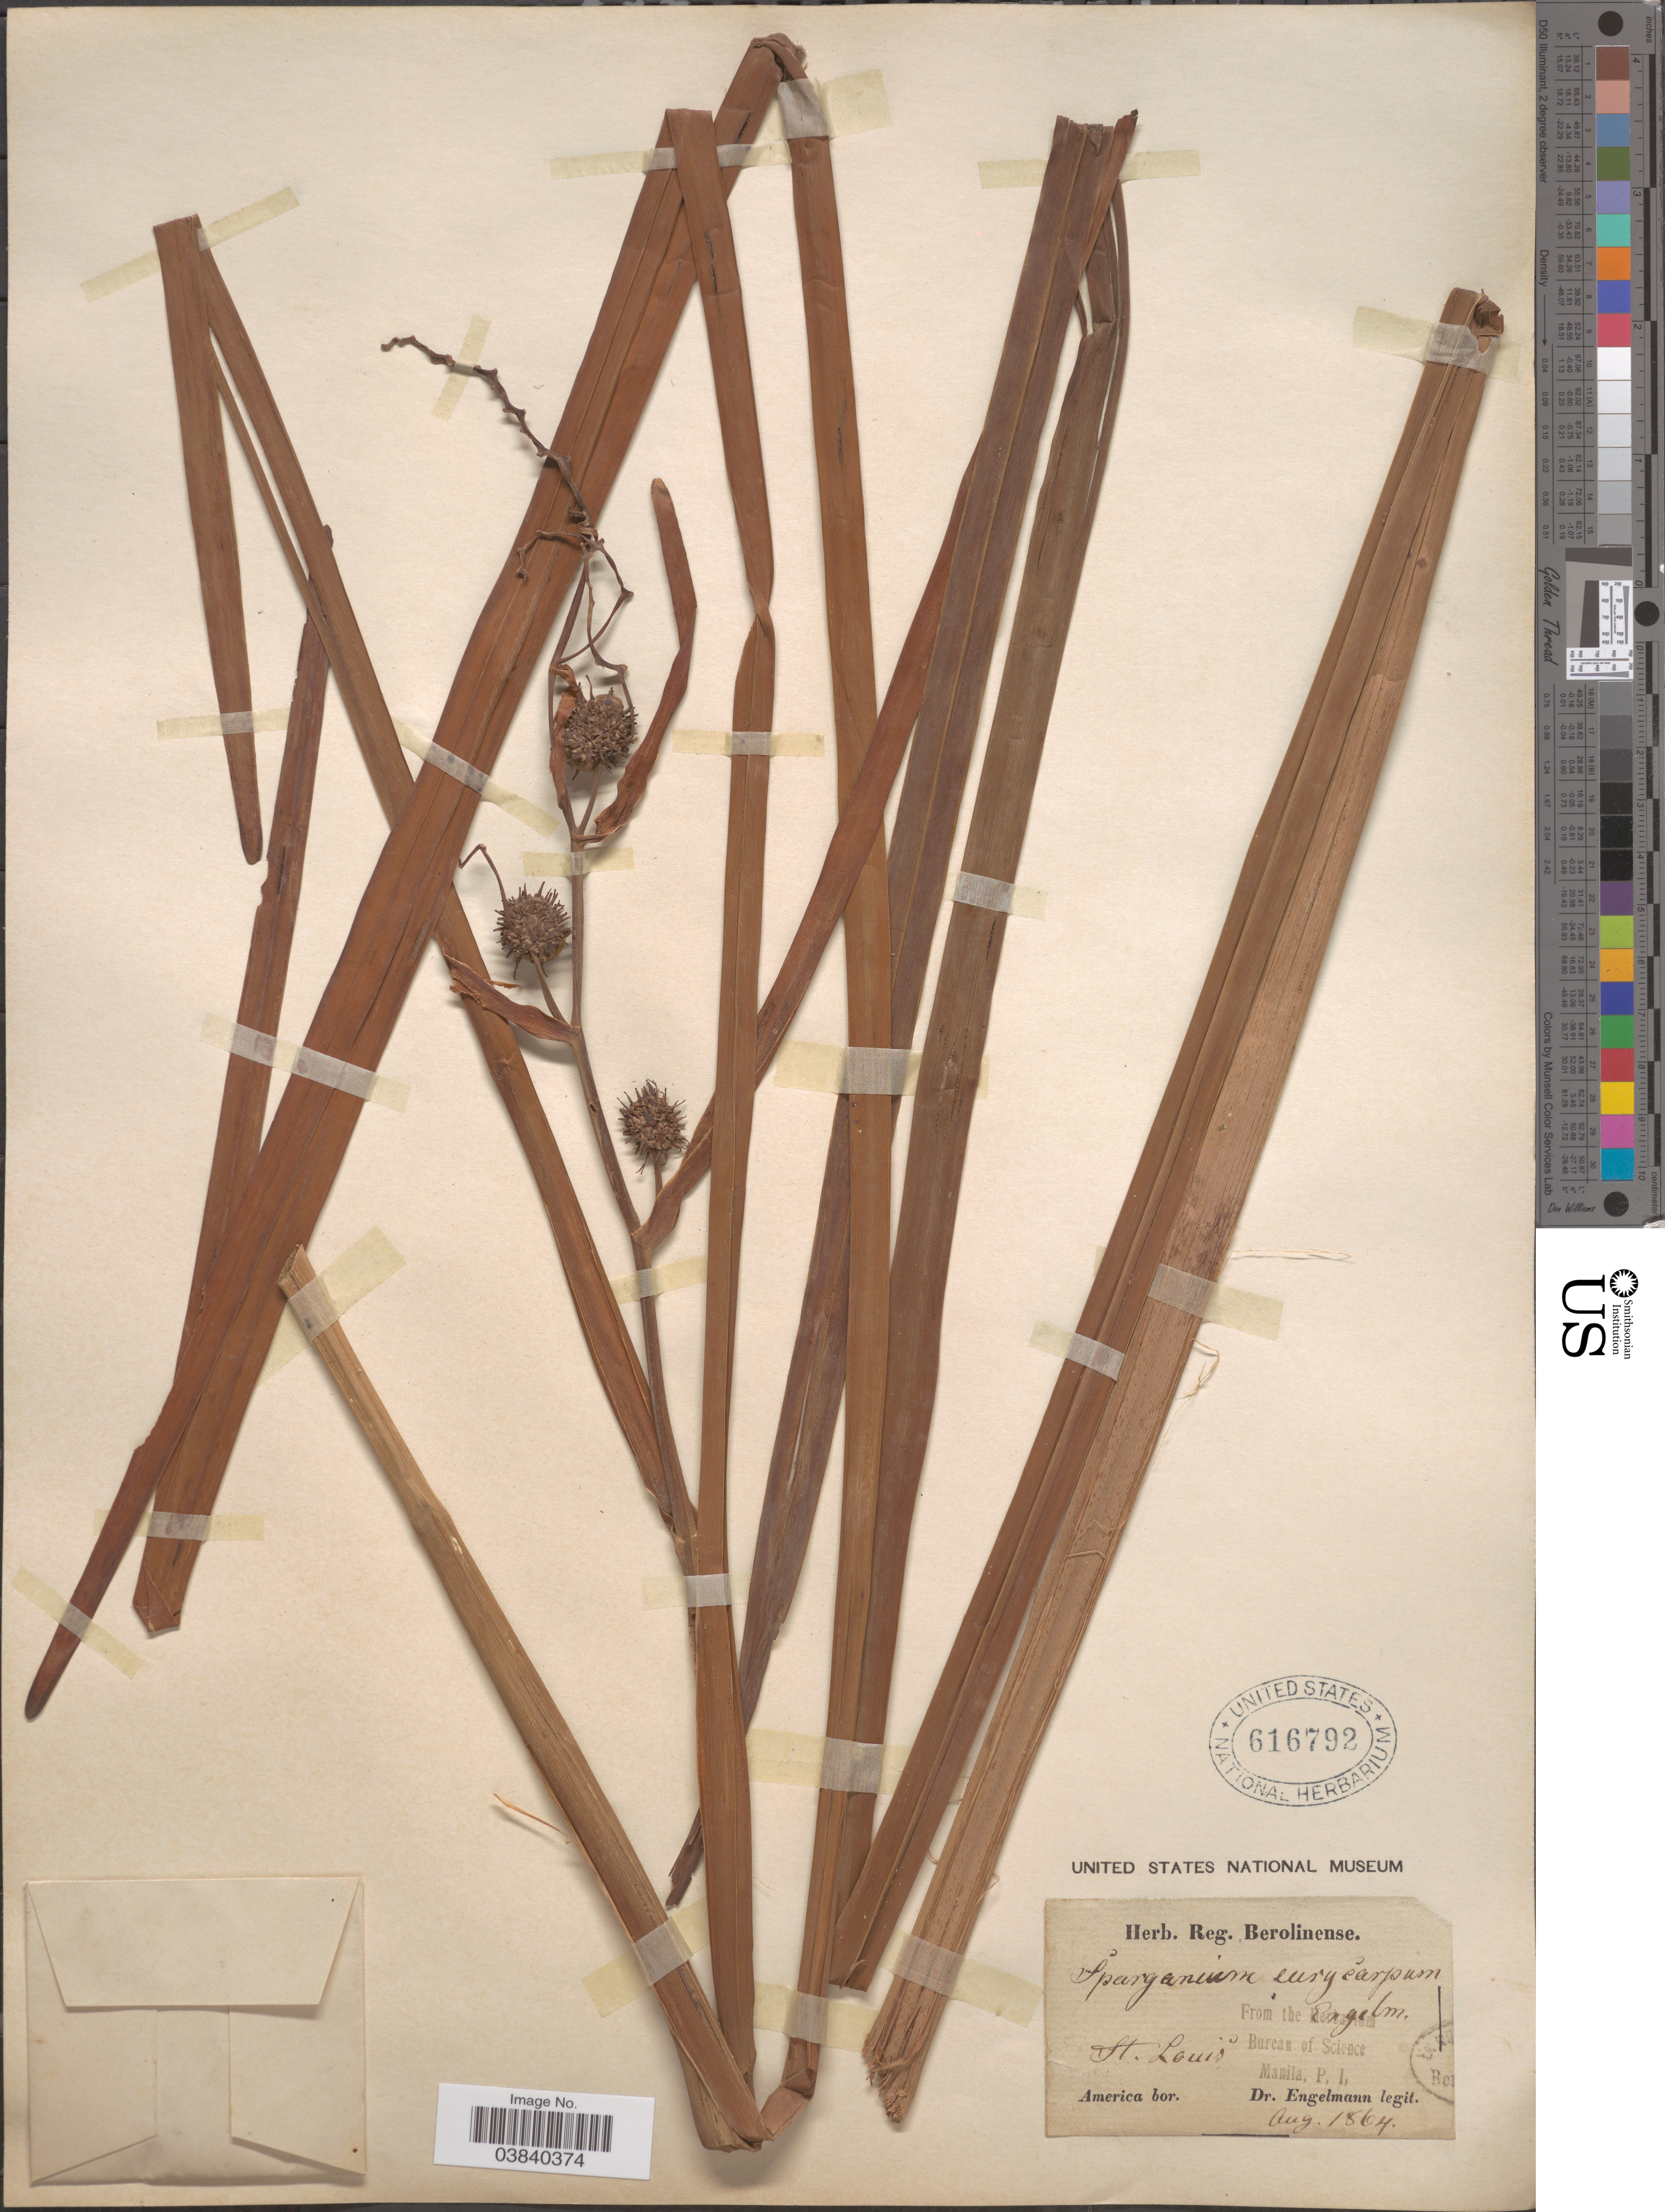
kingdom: Plantae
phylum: Tracheophyta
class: Liliopsida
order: Poales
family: Typhaceae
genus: Sparganium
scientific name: Sparganium eurycarpum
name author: Engelm.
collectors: -- Engelmann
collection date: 1864-08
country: United States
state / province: Missouri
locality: St. Louis. America bor.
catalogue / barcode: US 616792